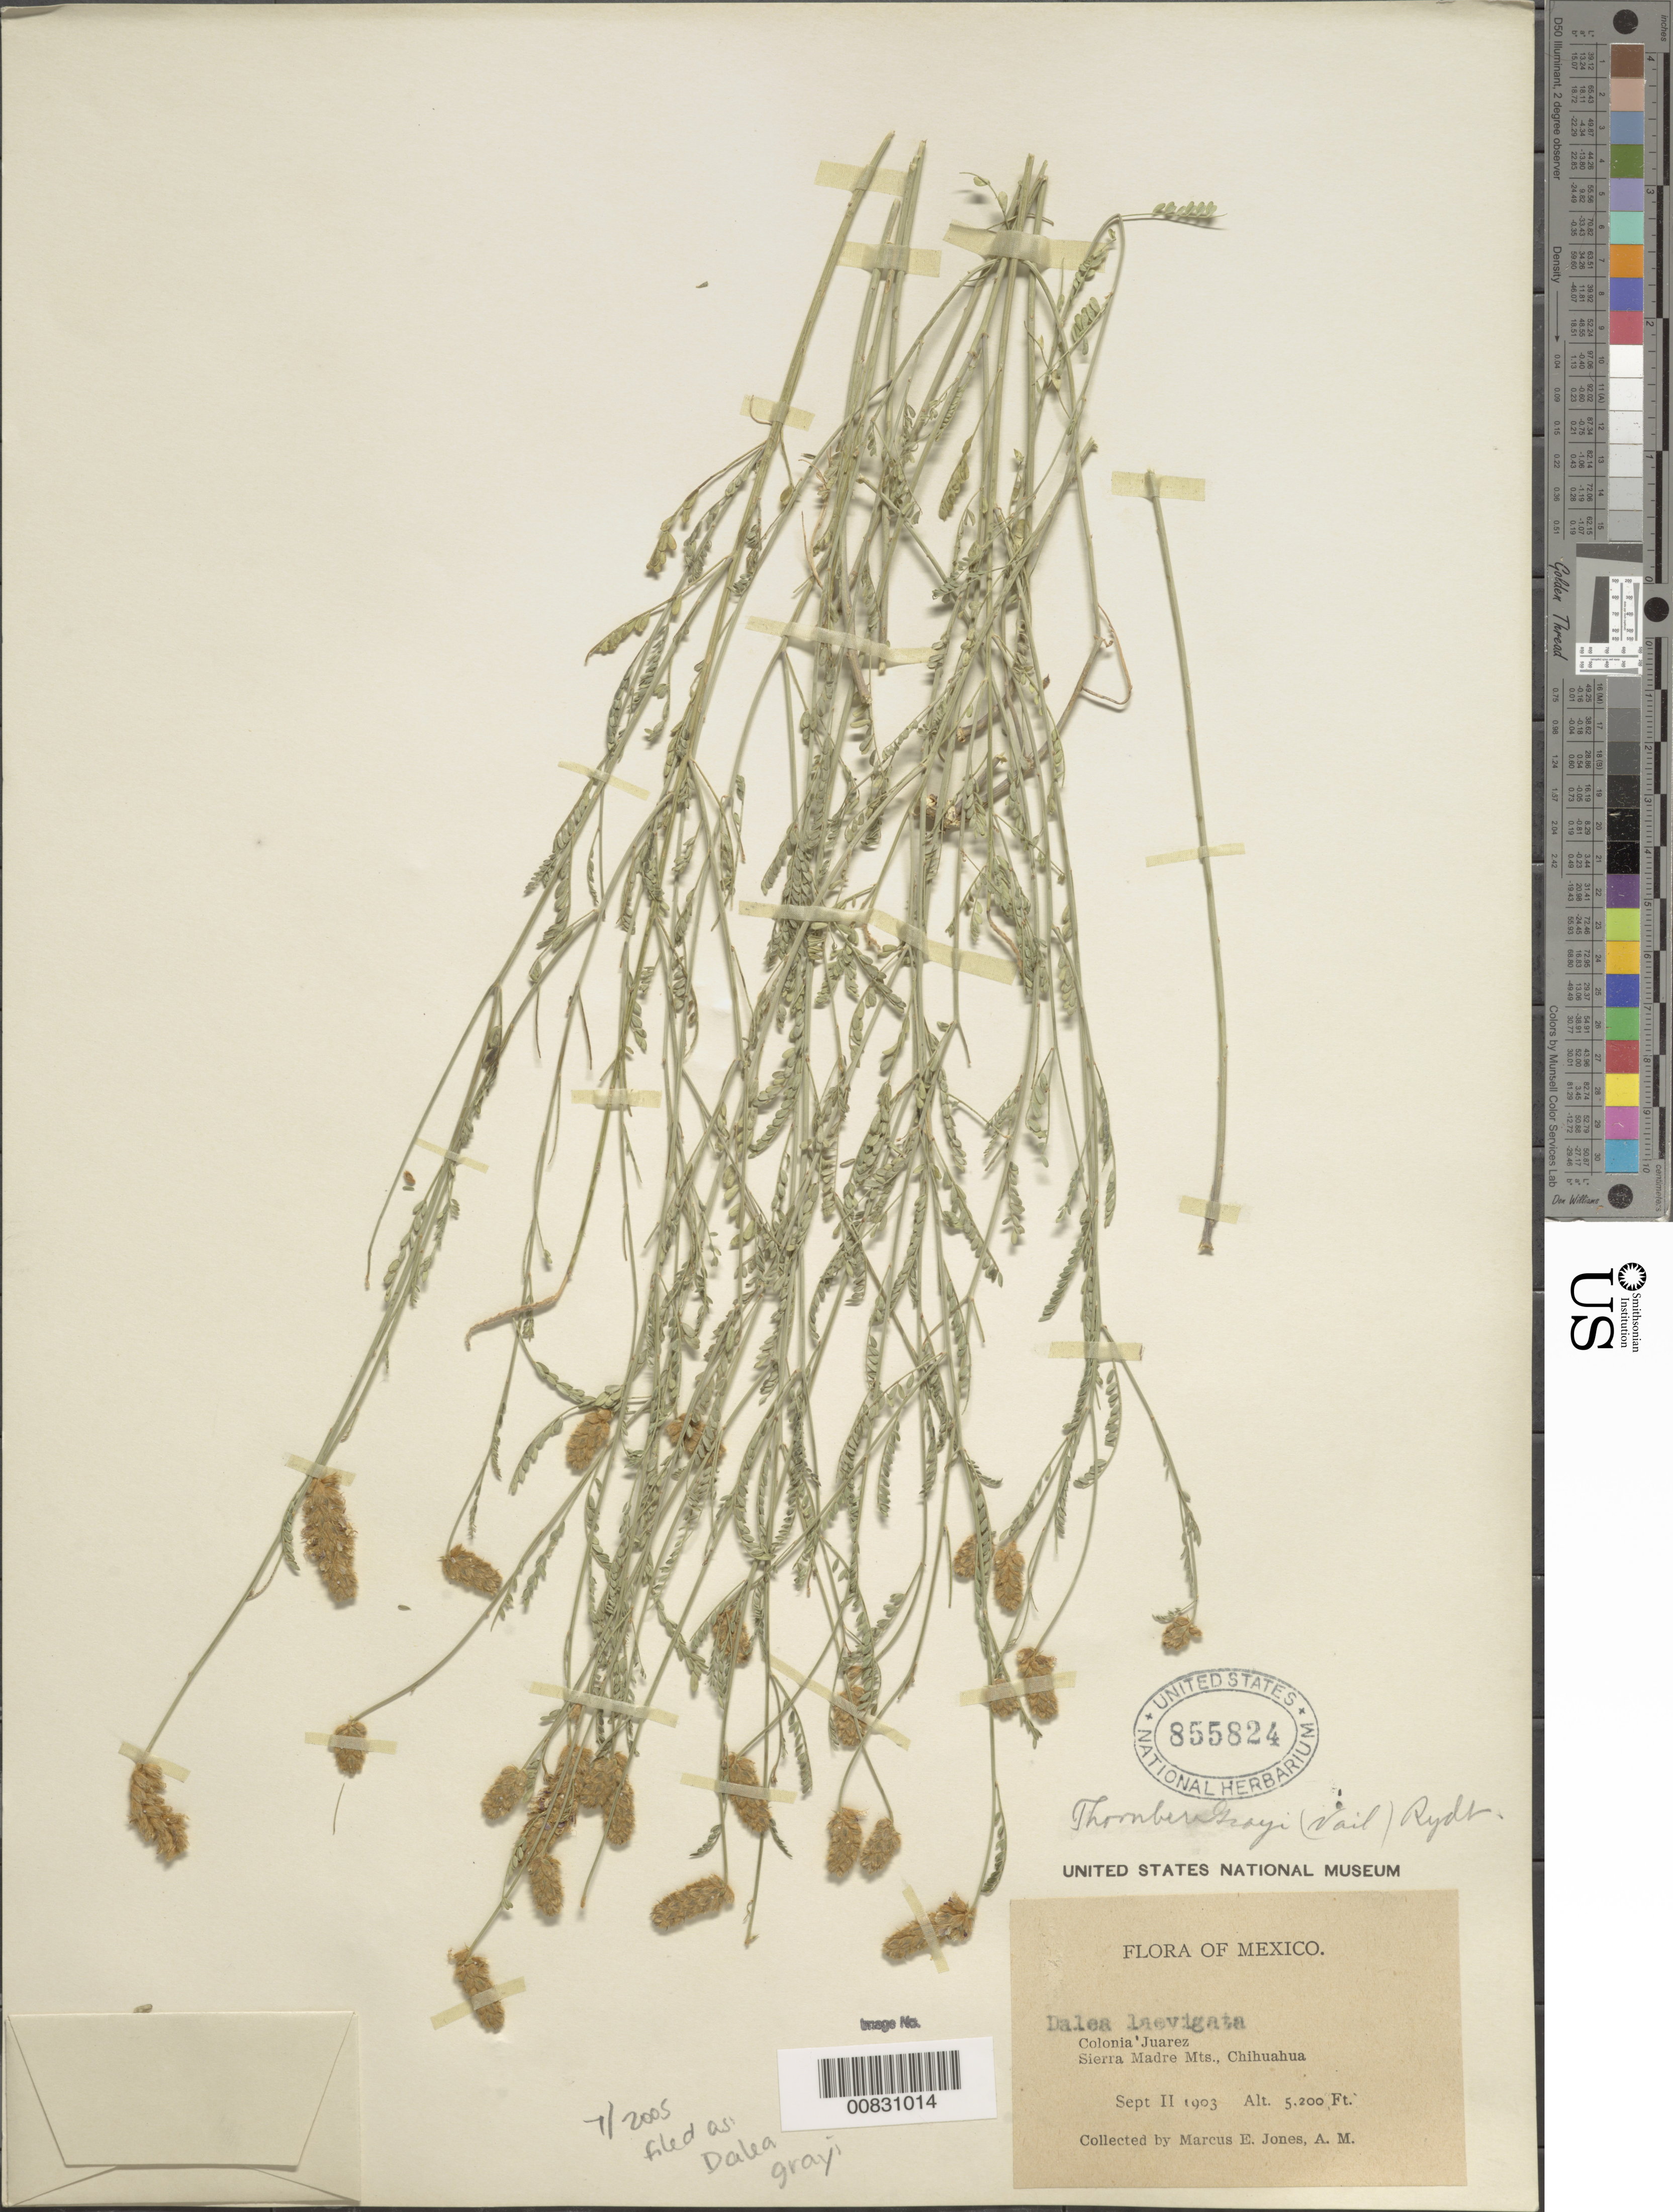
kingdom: Plantae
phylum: Tracheophyta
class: Magnoliopsida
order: Fabales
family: Fabaceae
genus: Dalea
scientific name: Dalea grayi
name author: (Vail) L.O. Williams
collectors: M. E. Jones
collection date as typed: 11 Sep 1903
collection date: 1903-09-11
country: Mexico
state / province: Chihuahua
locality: Colonia Juárez, Sierra Madre Mts., Chihuahua.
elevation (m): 1585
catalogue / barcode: US 855824